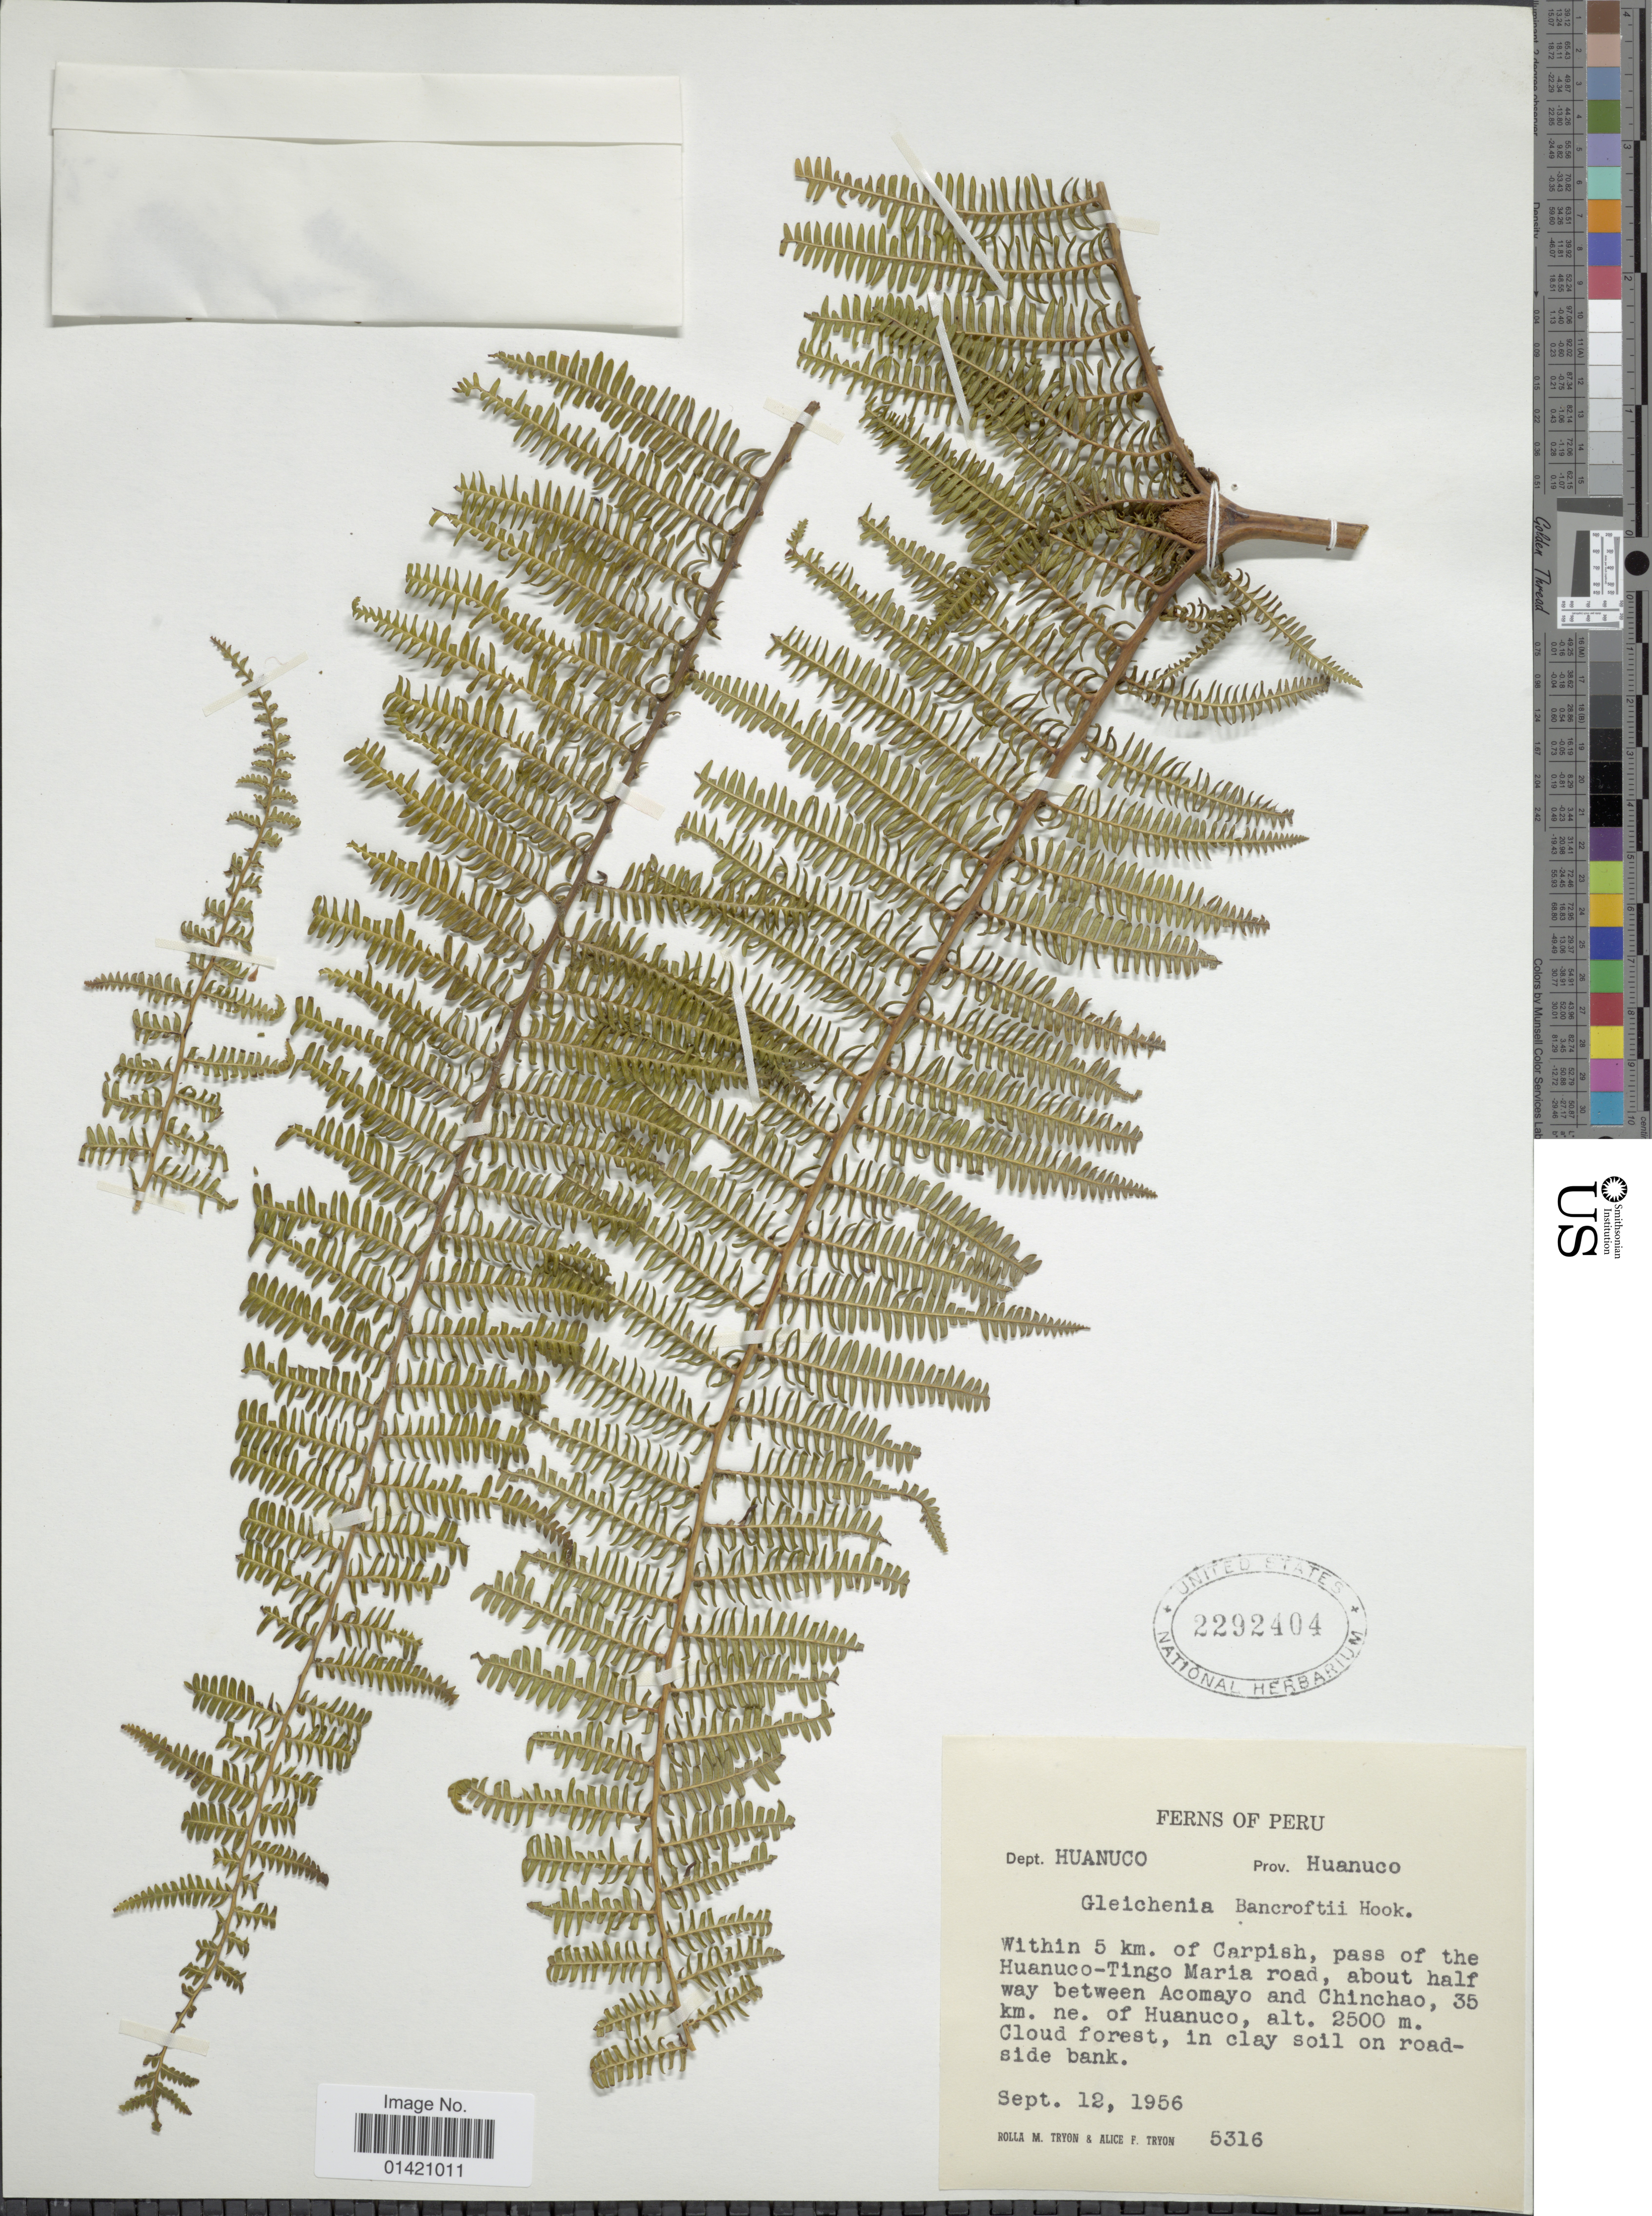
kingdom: Plantae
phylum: Tracheophyta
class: Polypodiopsida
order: Gleicheniales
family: Gleicheniaceae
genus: Diplopterygium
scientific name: Diplopterygium bancroftii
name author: (Hook.) A.R. Sm.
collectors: R. M. Tryon & A. F. Tryon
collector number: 5316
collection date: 1956-09-12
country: Peru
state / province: Huánuco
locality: Dept. Huanuco. Within 5 km, of Carpish, pass of the Huanuco-Tingo Maria road, about half way between Acomayo and Chinchao, 35 km. ne of Huanuco.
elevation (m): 2500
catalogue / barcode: US 2292404